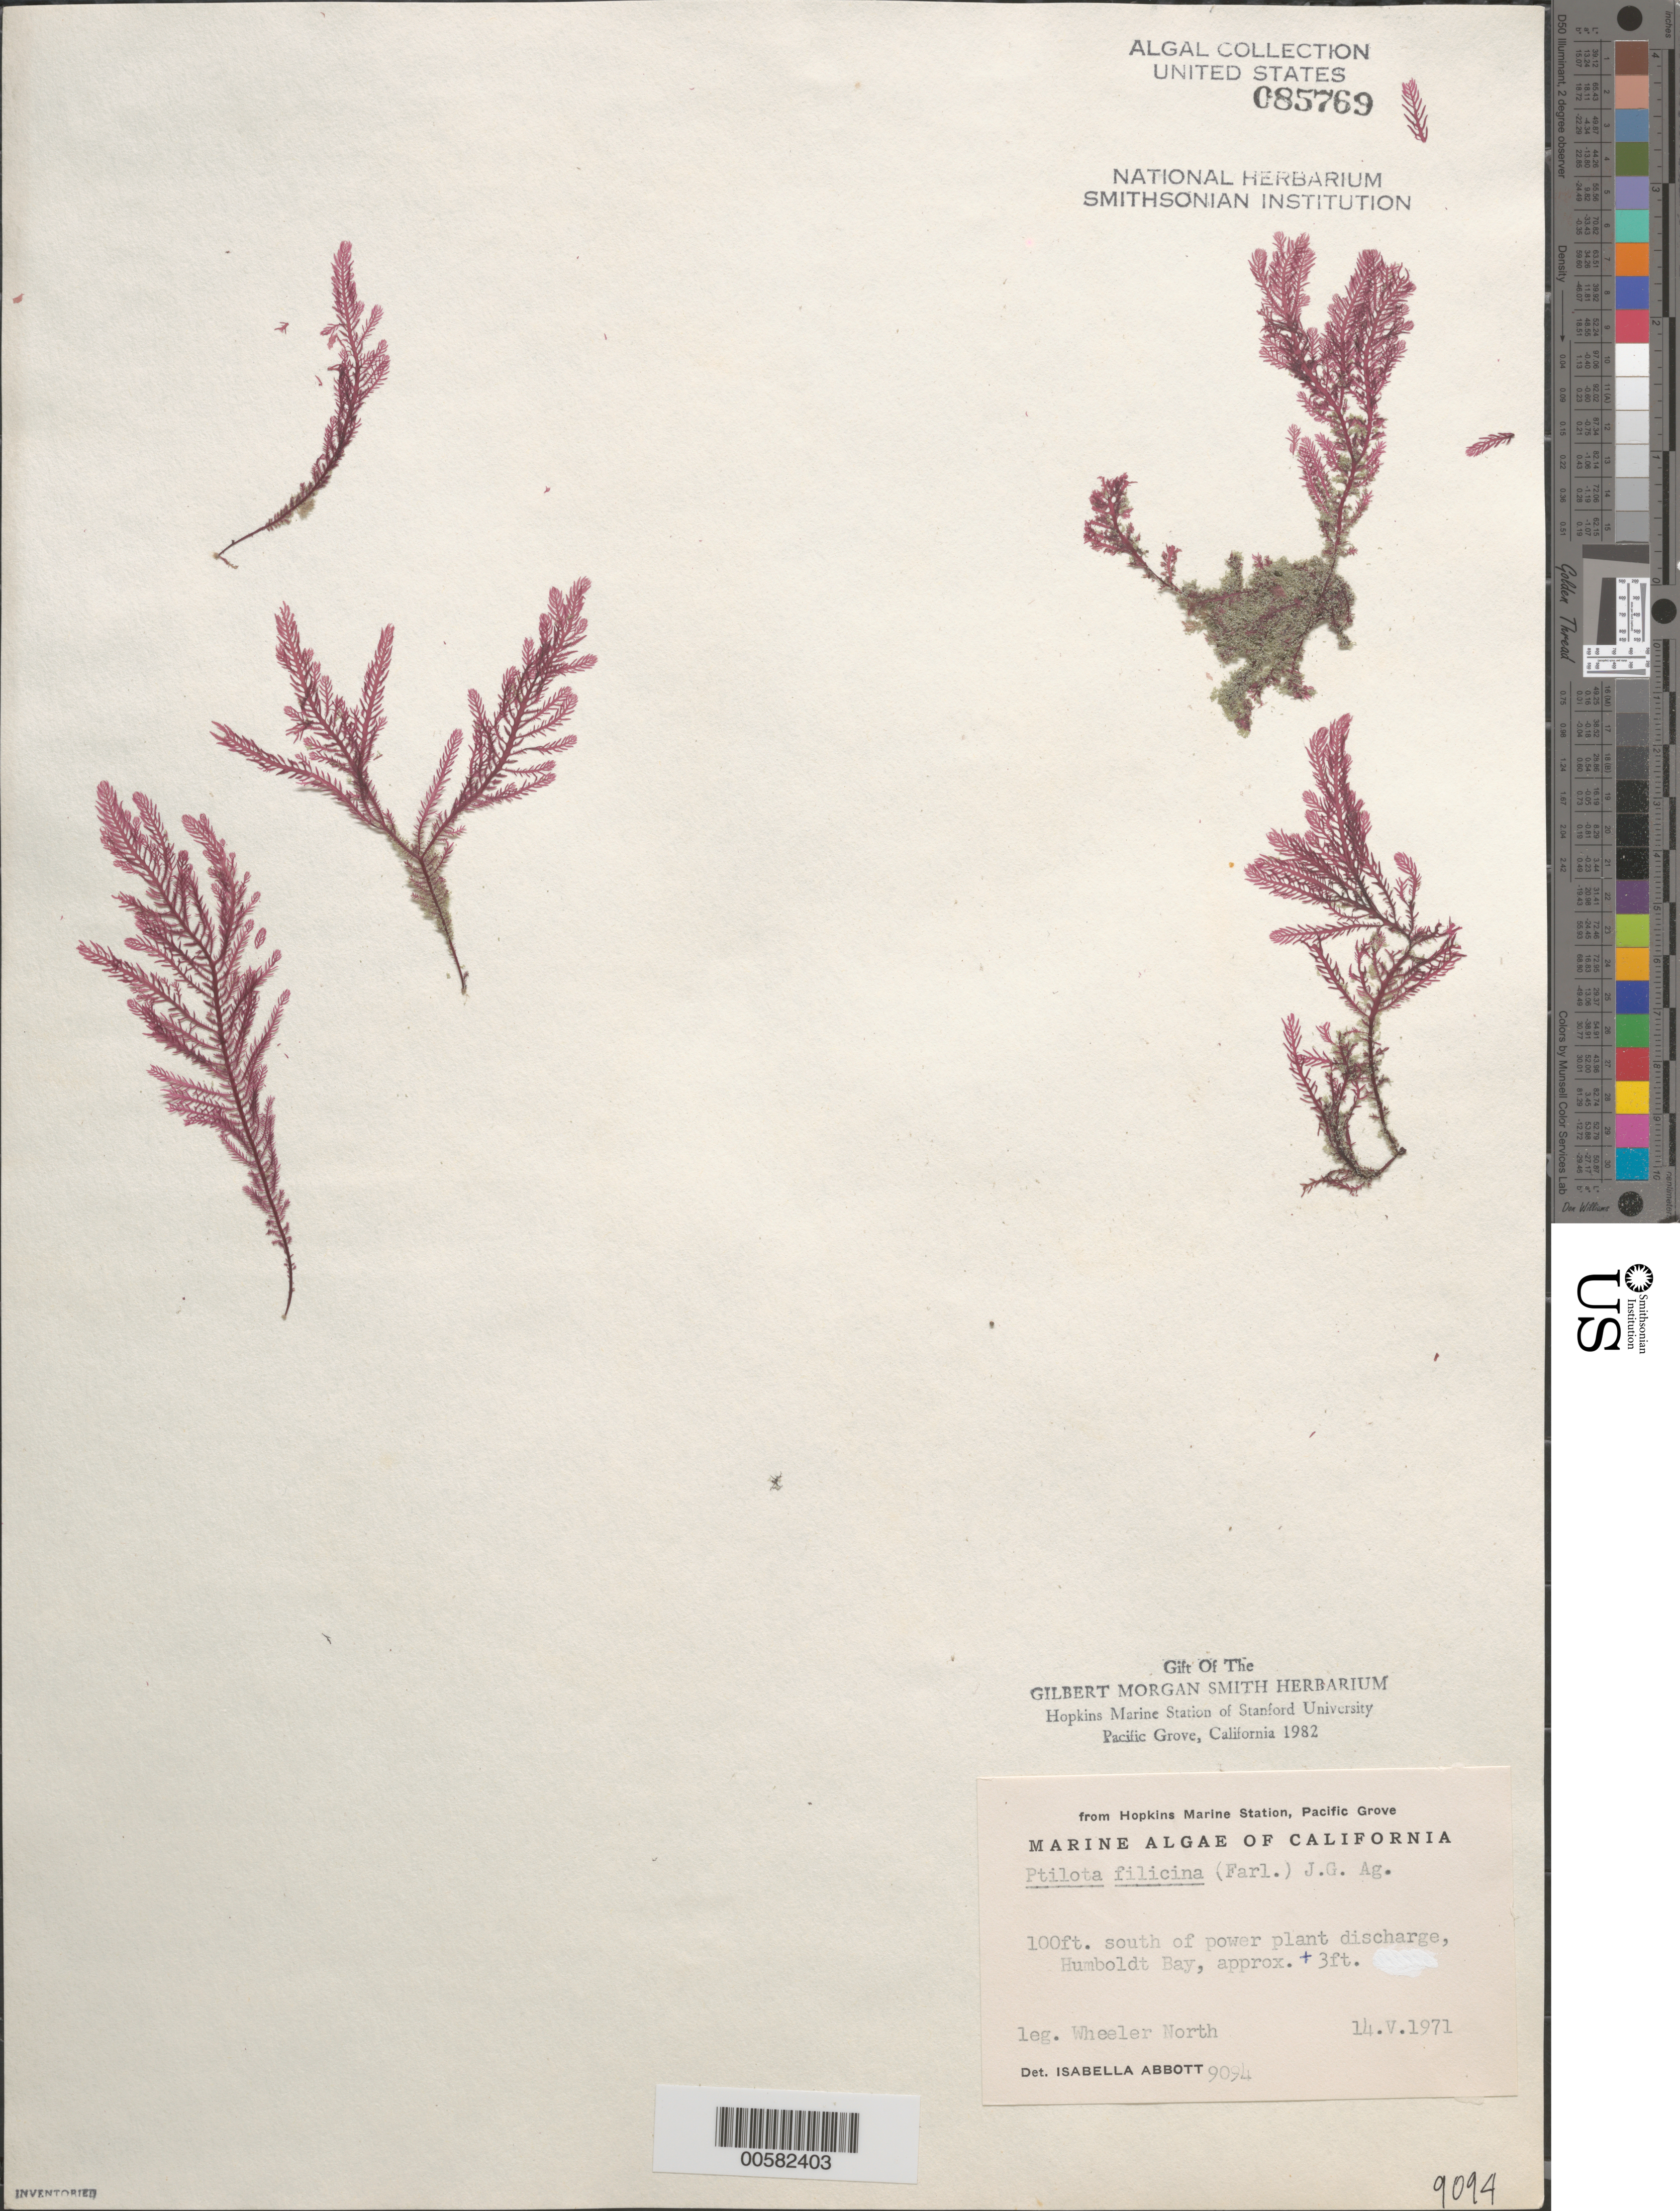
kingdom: Plantae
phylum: Rhodophyta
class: Florideophyceae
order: Ceramiales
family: Wrangeliaceae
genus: Ptilota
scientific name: Ptilota filicina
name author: J. Agardh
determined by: Abbott, Isabella A.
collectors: W. North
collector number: IAA 9094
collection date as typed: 14 May 1971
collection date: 1971-05-14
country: United States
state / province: California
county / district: Humboldt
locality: Humboldt Bay, south of PG & E outfall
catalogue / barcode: US 85769